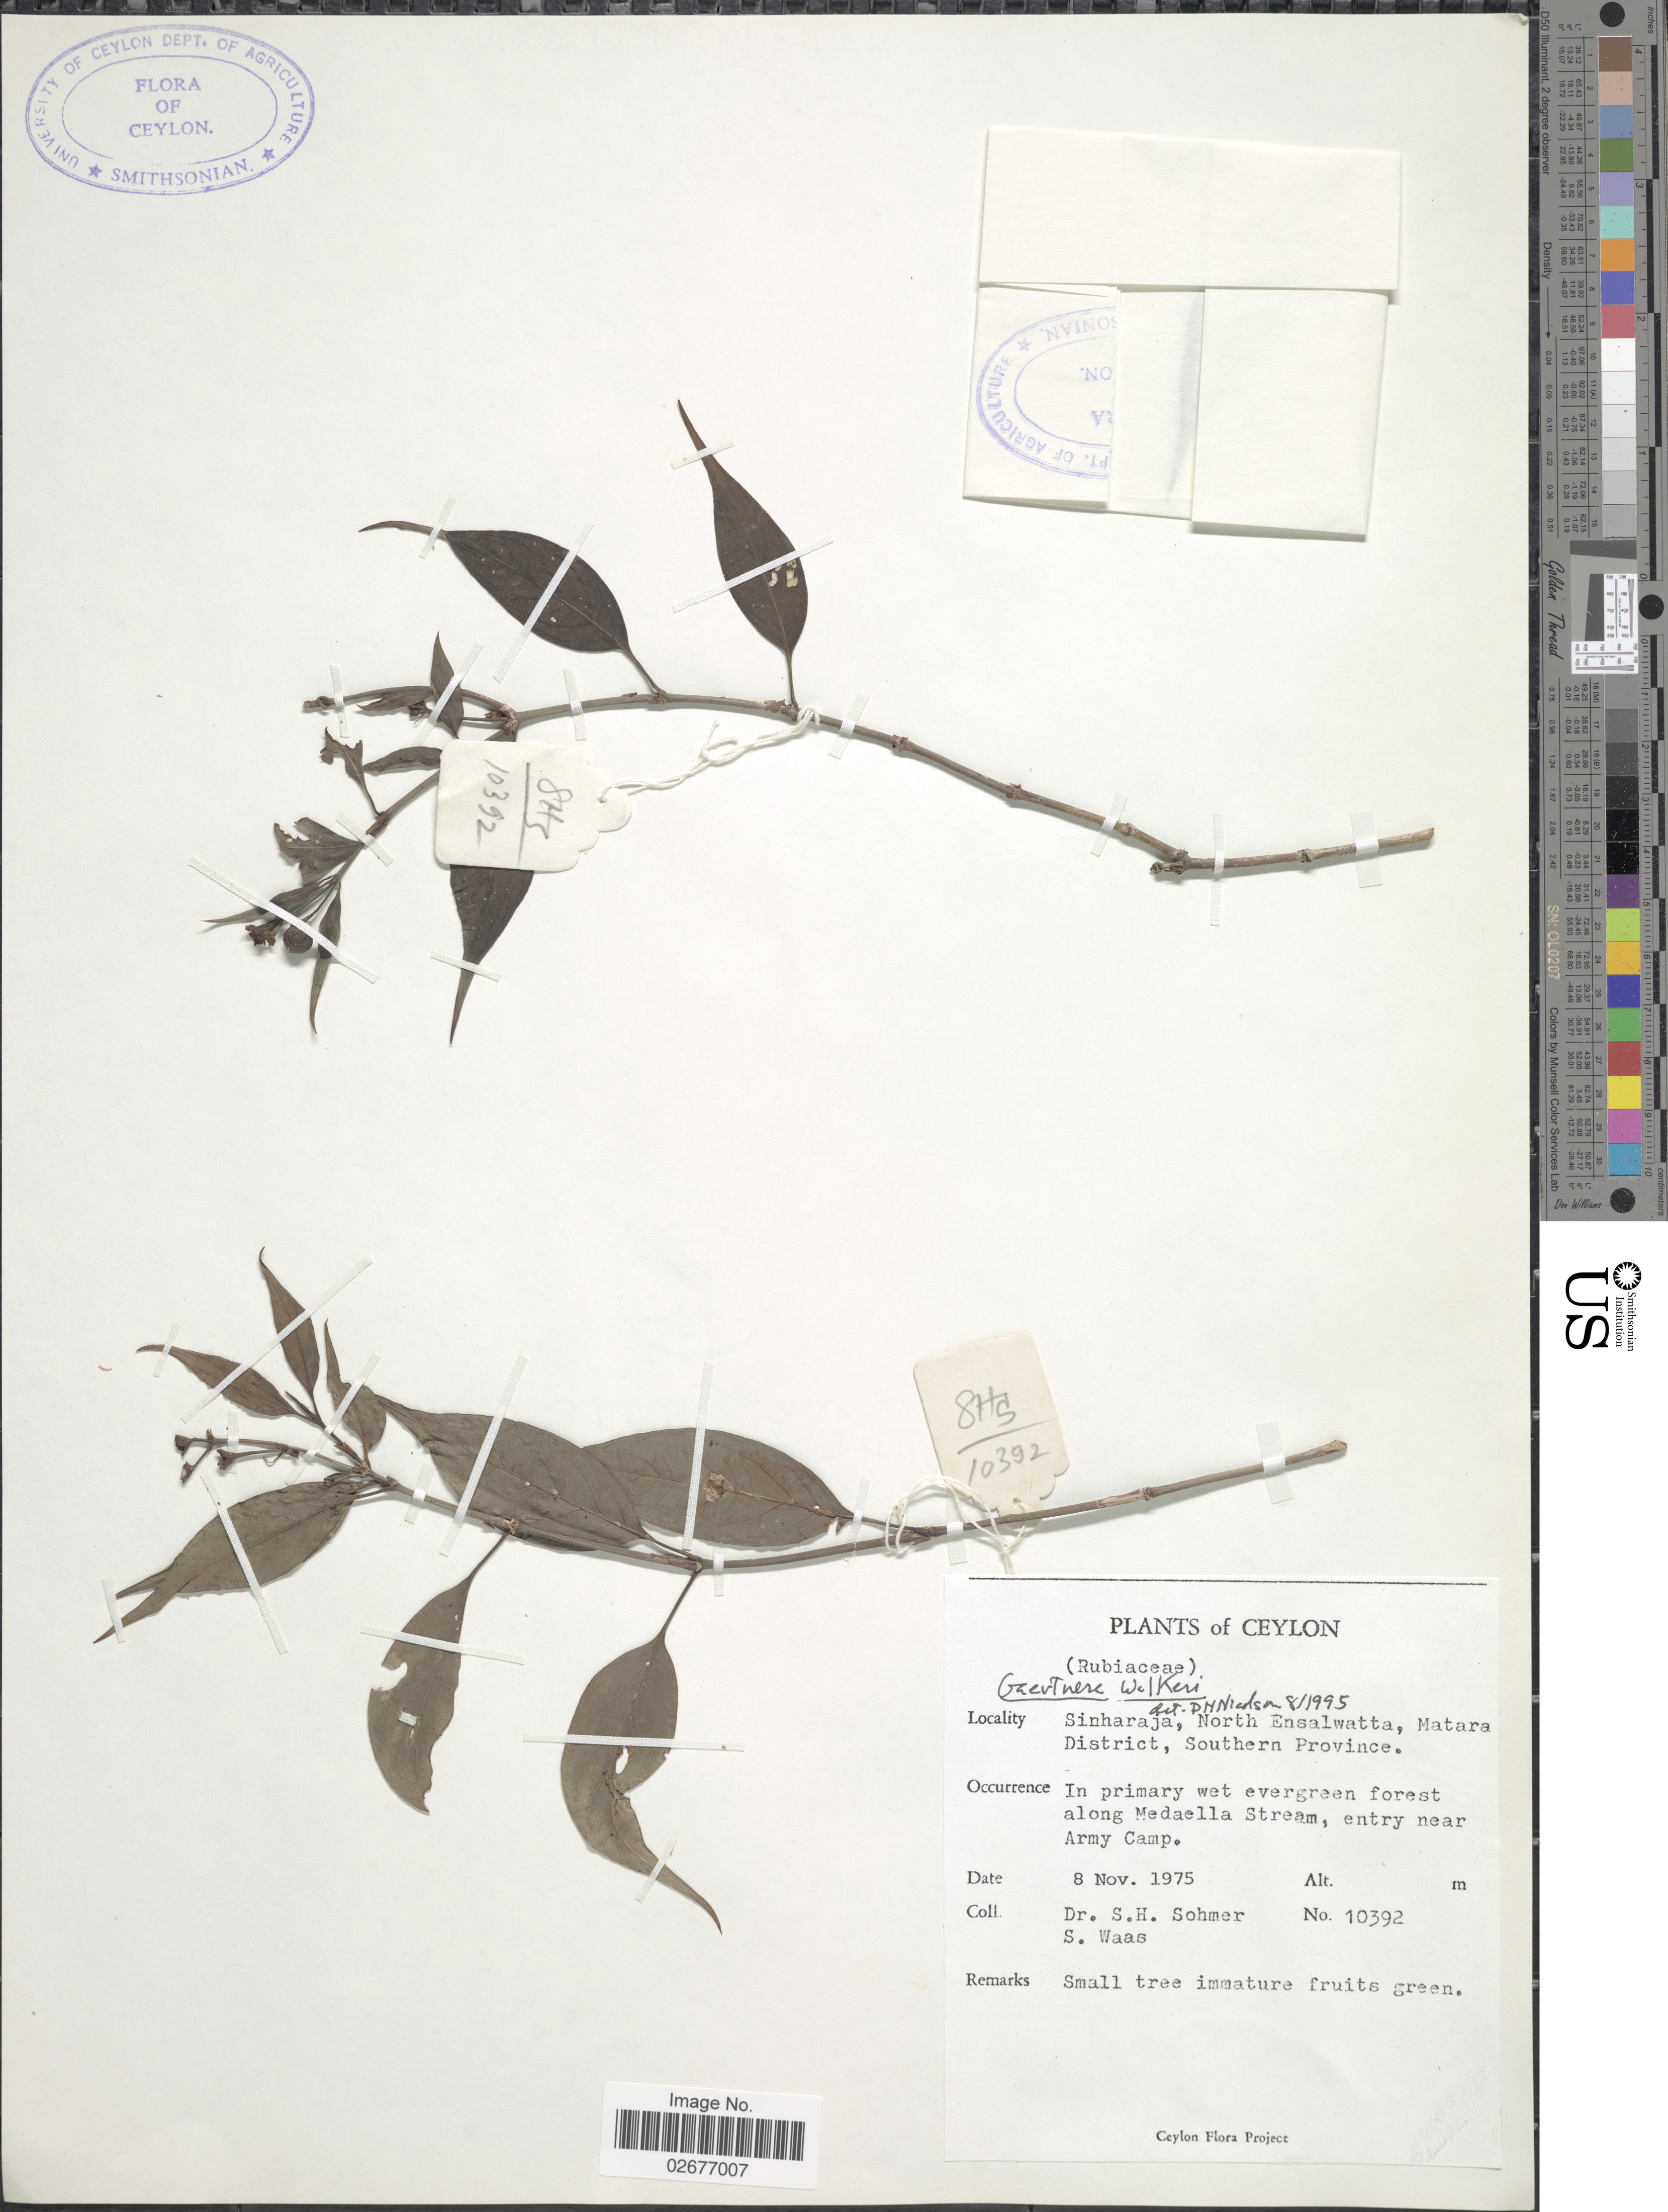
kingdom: Plantae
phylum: Tracheophyta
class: Magnoliopsida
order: Gentianales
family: Rubiaceae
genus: Gaertnera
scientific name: Gaertnera walkeri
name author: (Arn.) Blume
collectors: S. H. Sohmer & S. Waas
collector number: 10392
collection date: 1975-11-08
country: Sri Lanka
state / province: Southern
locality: Ceyplon, Sinharaja, North Ensalwatta, Matara District, Southern Province, In primary wet evergreen forest along Medaella Stream, entry near Army Camp